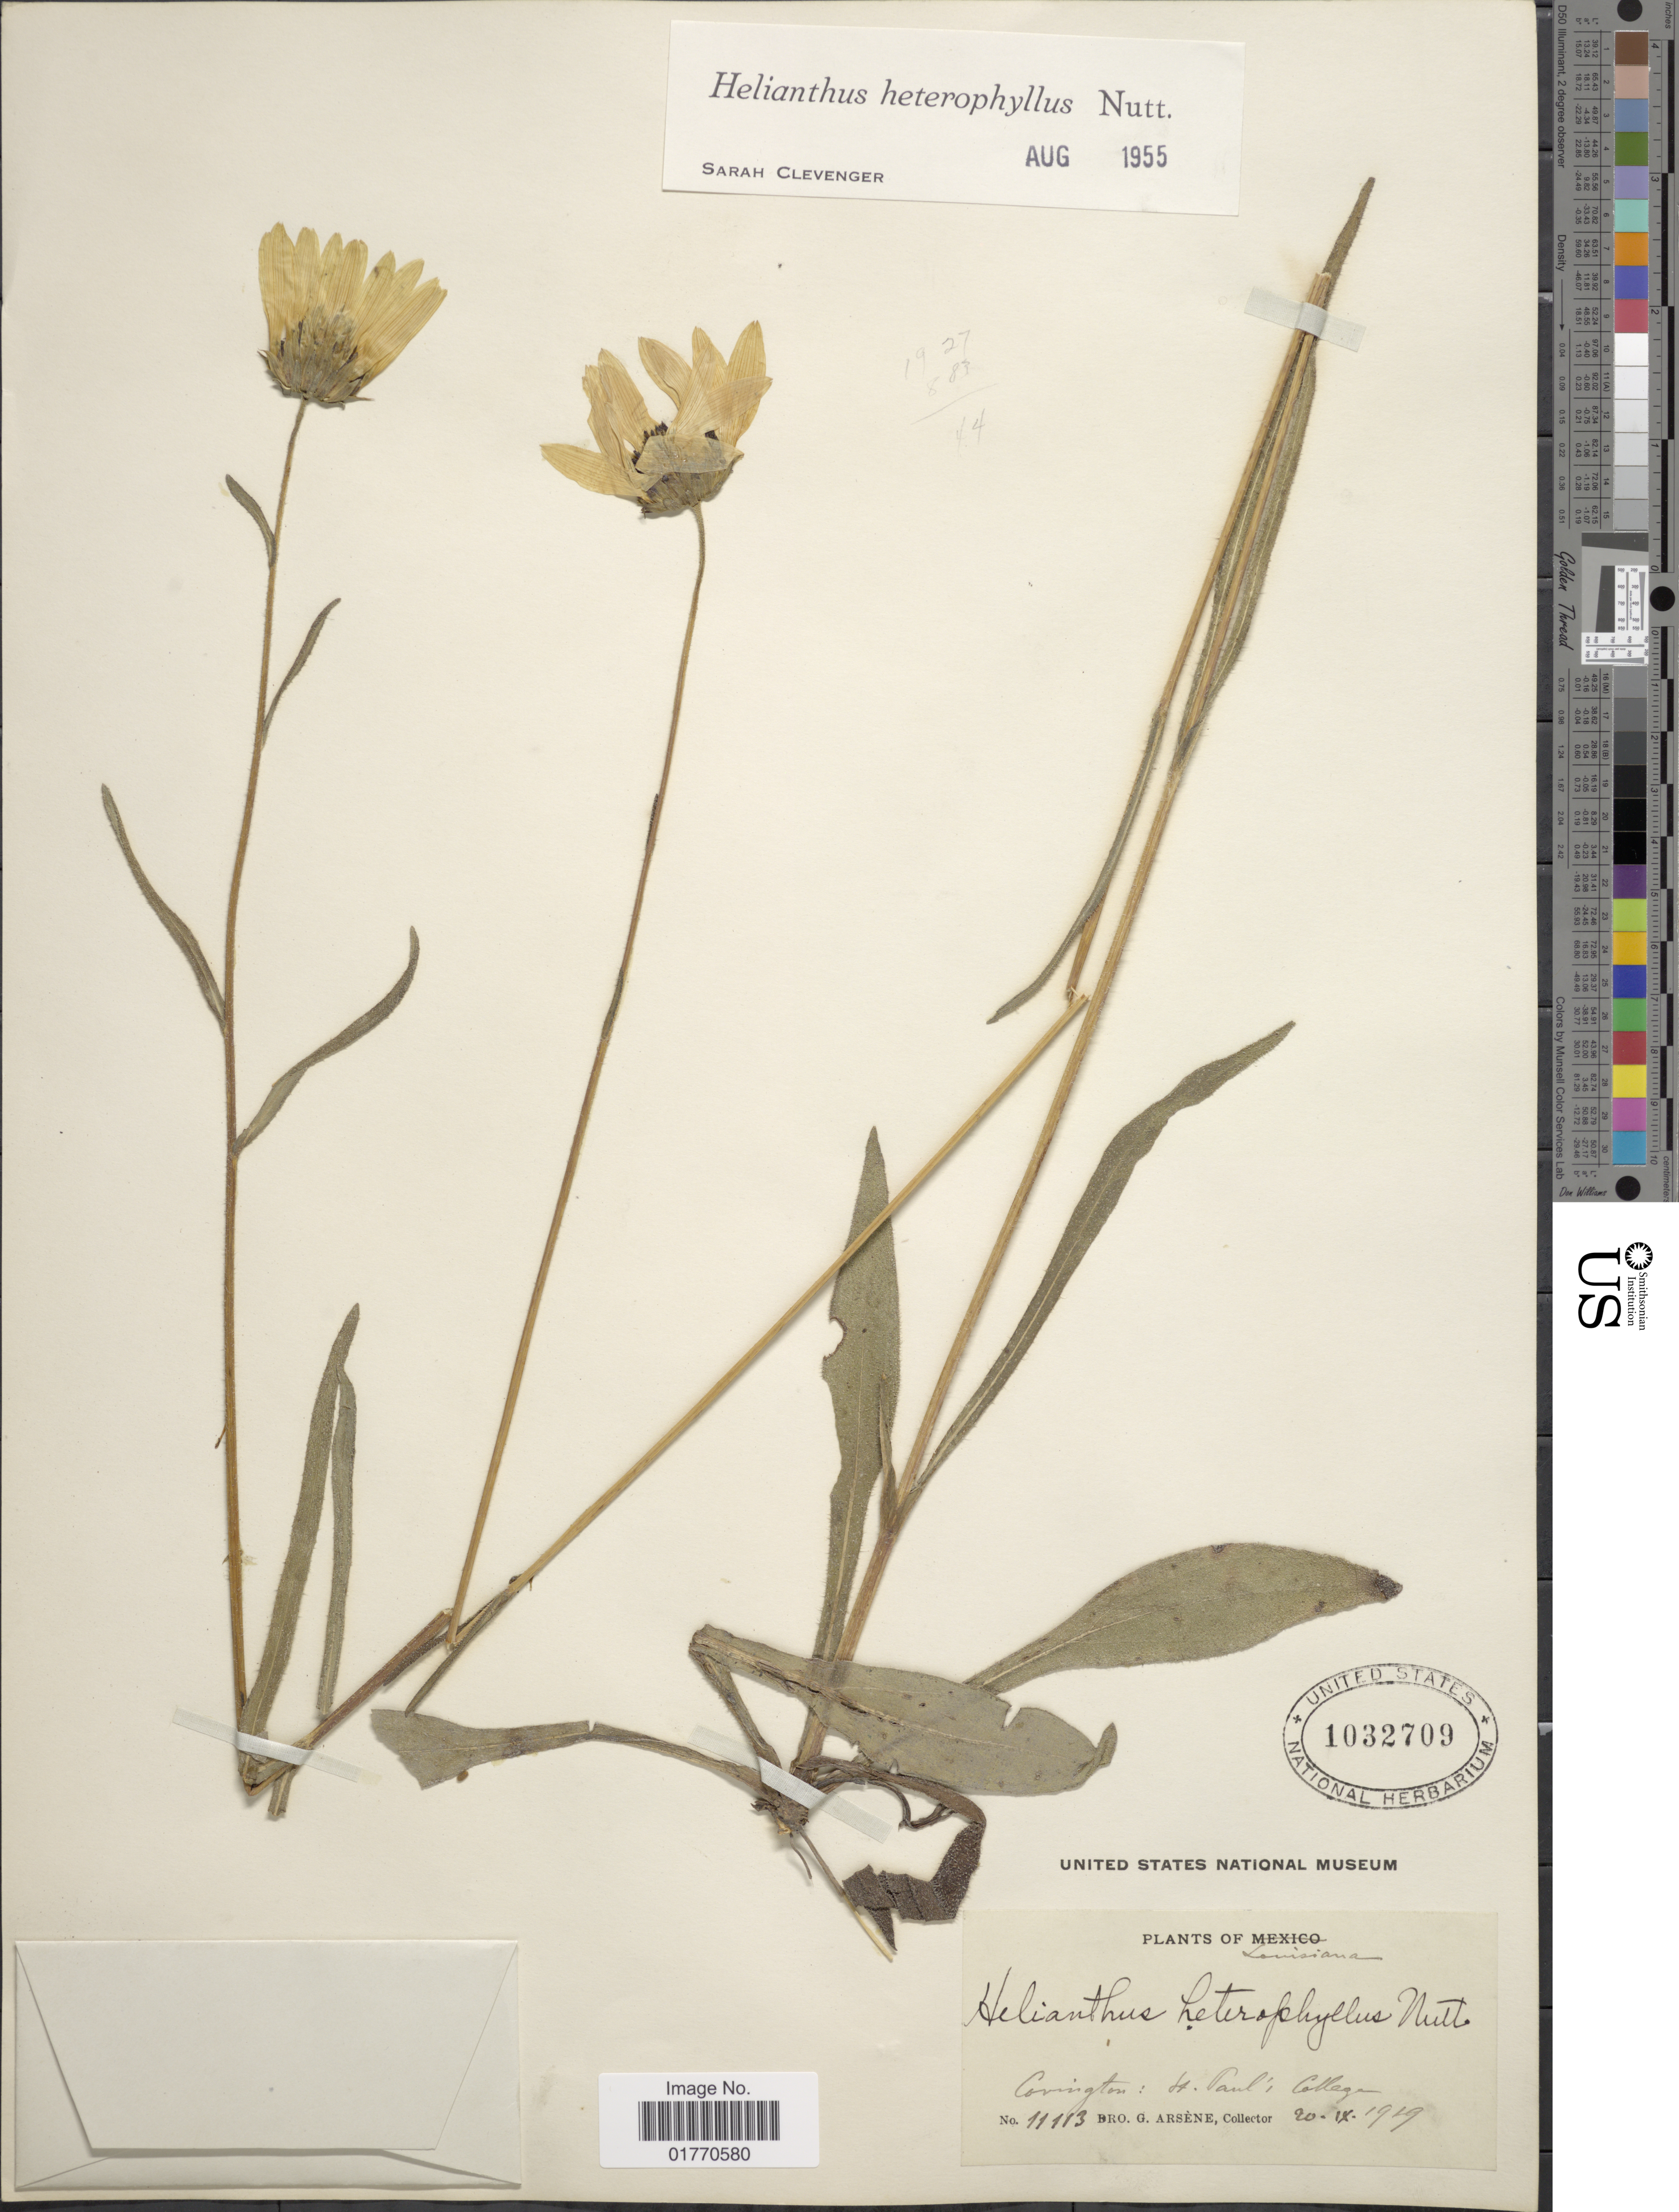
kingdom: Plantae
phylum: Tracheophyta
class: Magnoliopsida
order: Asterales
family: Asteraceae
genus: Helianthus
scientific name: Helianthus heterophyllus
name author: Nutt.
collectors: Bro. G. Arsène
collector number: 11113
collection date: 1919-09-20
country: United States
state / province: Louisiana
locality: Covington, St. Paul's College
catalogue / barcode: US 1032709